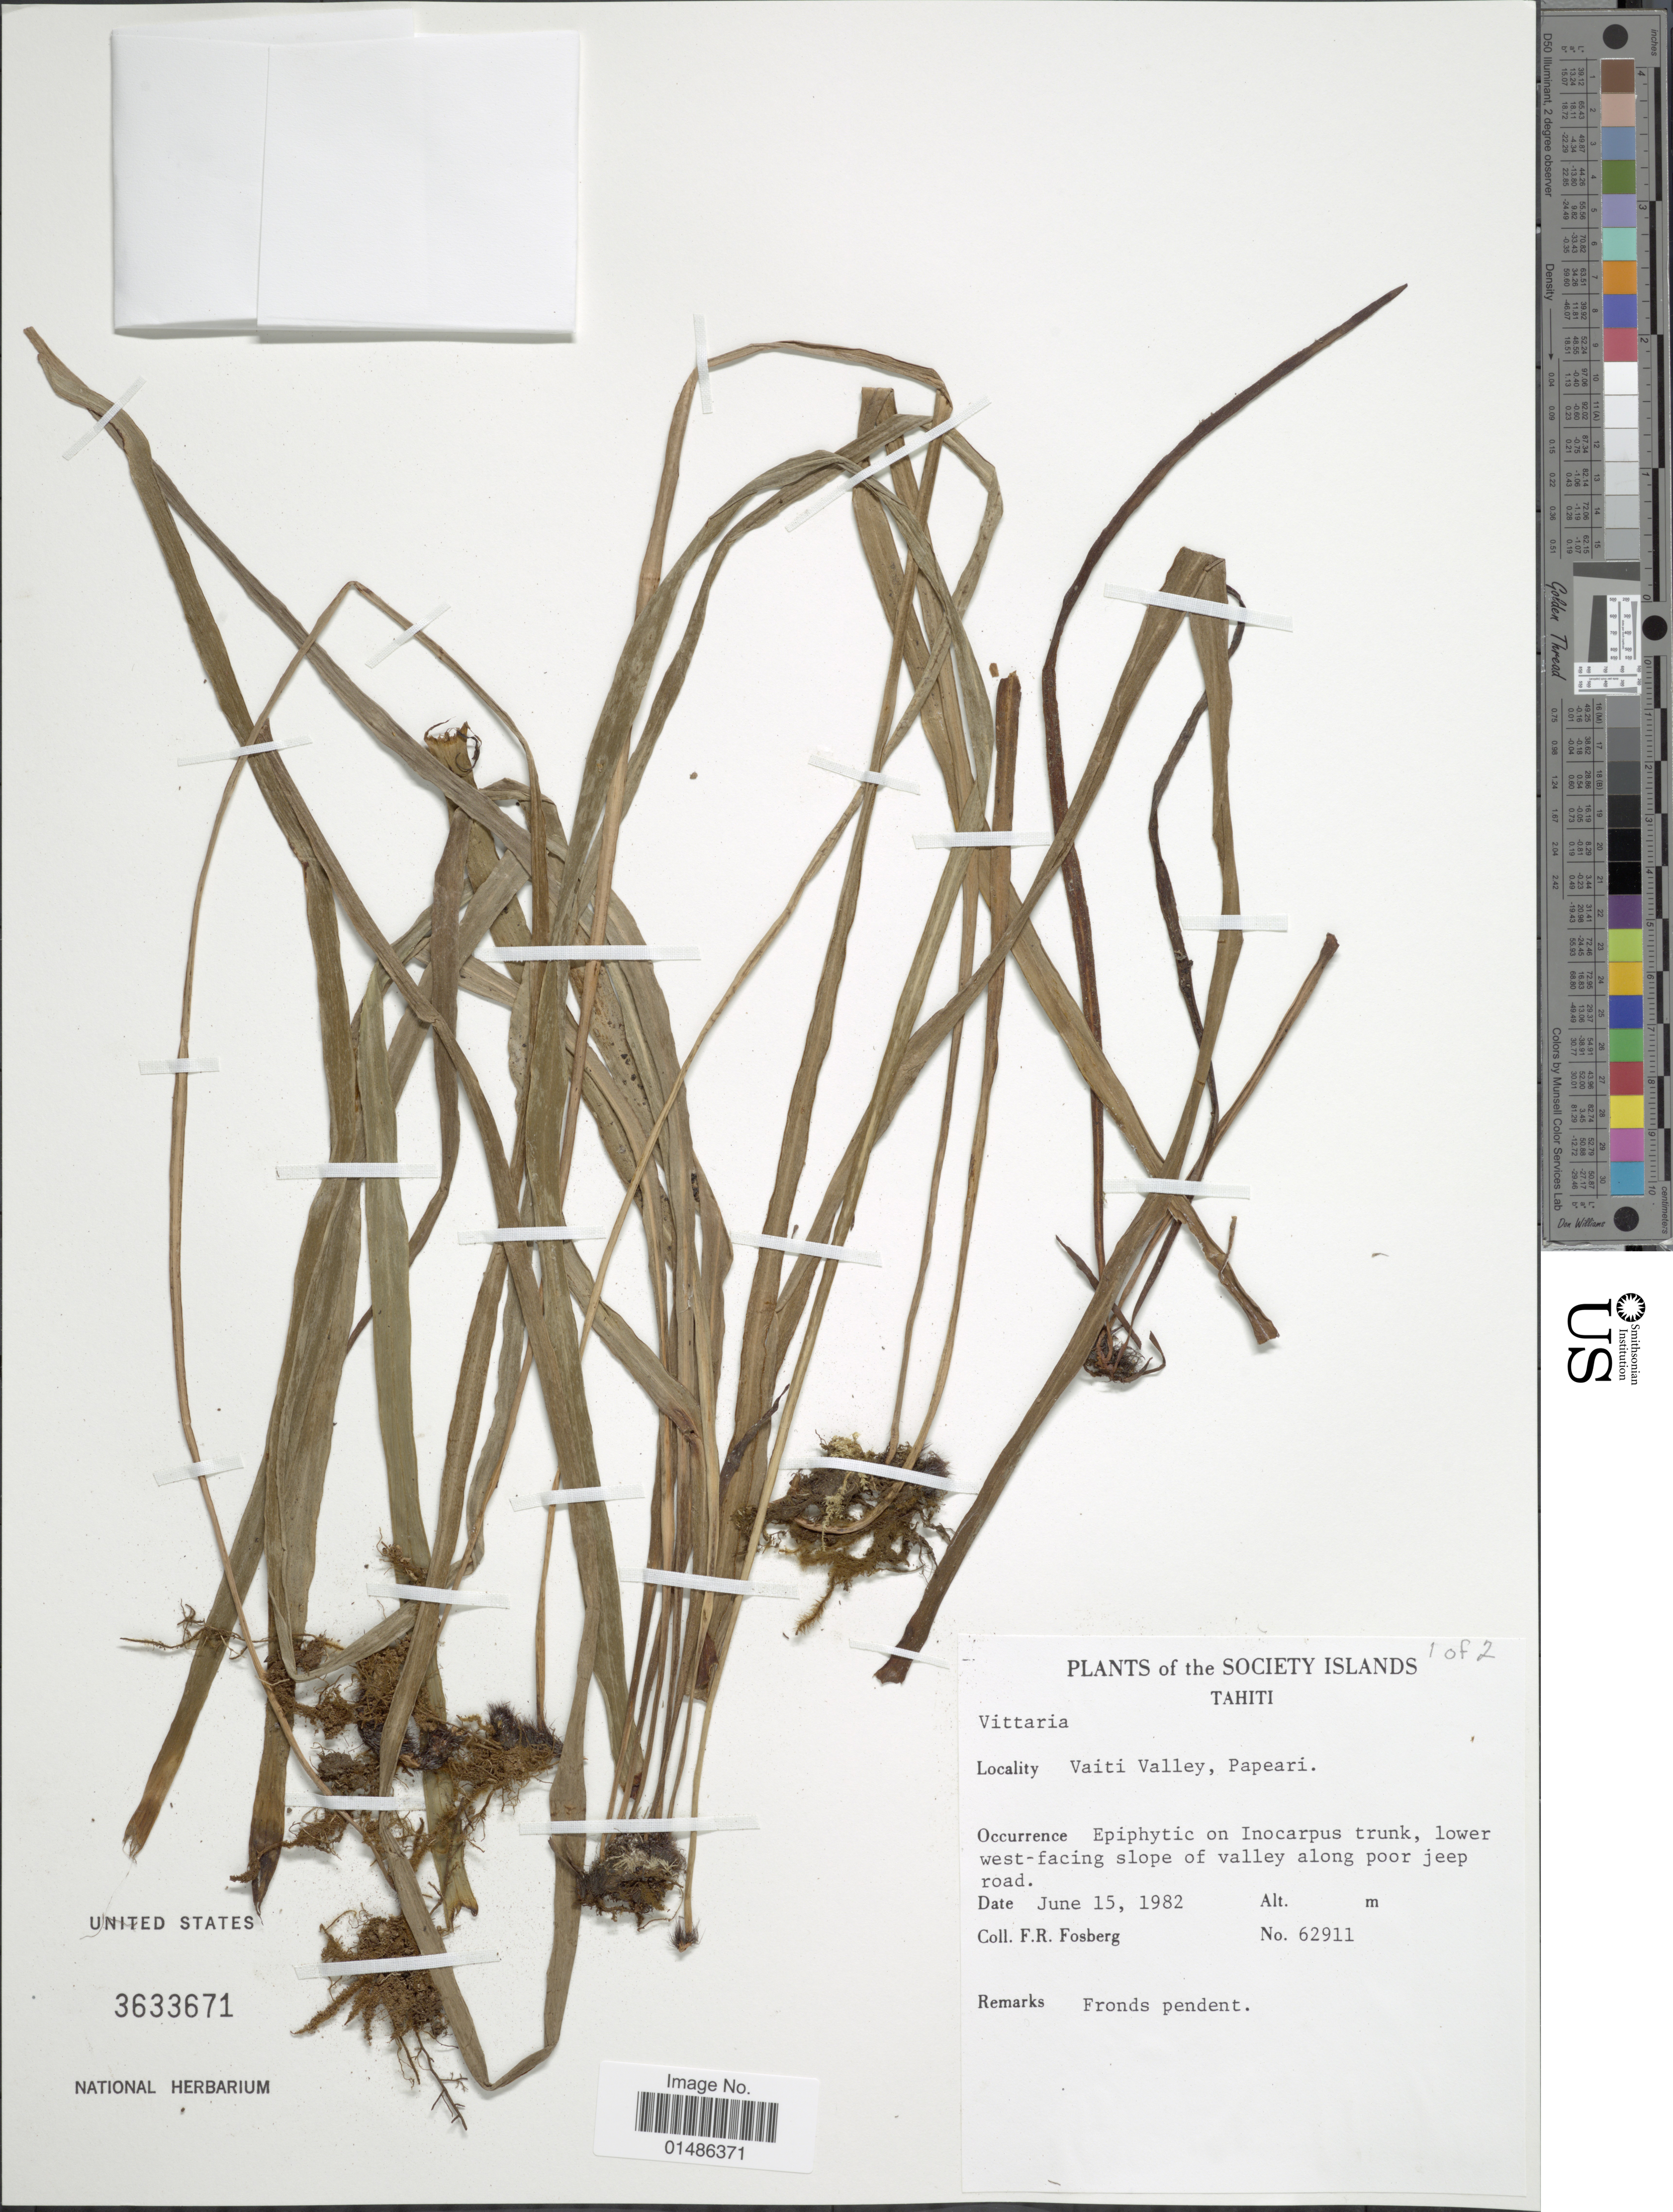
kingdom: Plantae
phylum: Tracheophyta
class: Polypodiopsida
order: Polypodiales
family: Pteridaceae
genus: Haplopteris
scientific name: Haplopteris elongata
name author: (Sw.) Crane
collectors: F. R. Fosberg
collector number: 62911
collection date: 1982-06-15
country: French Polynesia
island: Tahiti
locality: Society Islands. Tahiti. Vaiti Valley, Papeari.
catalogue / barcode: US 3633671